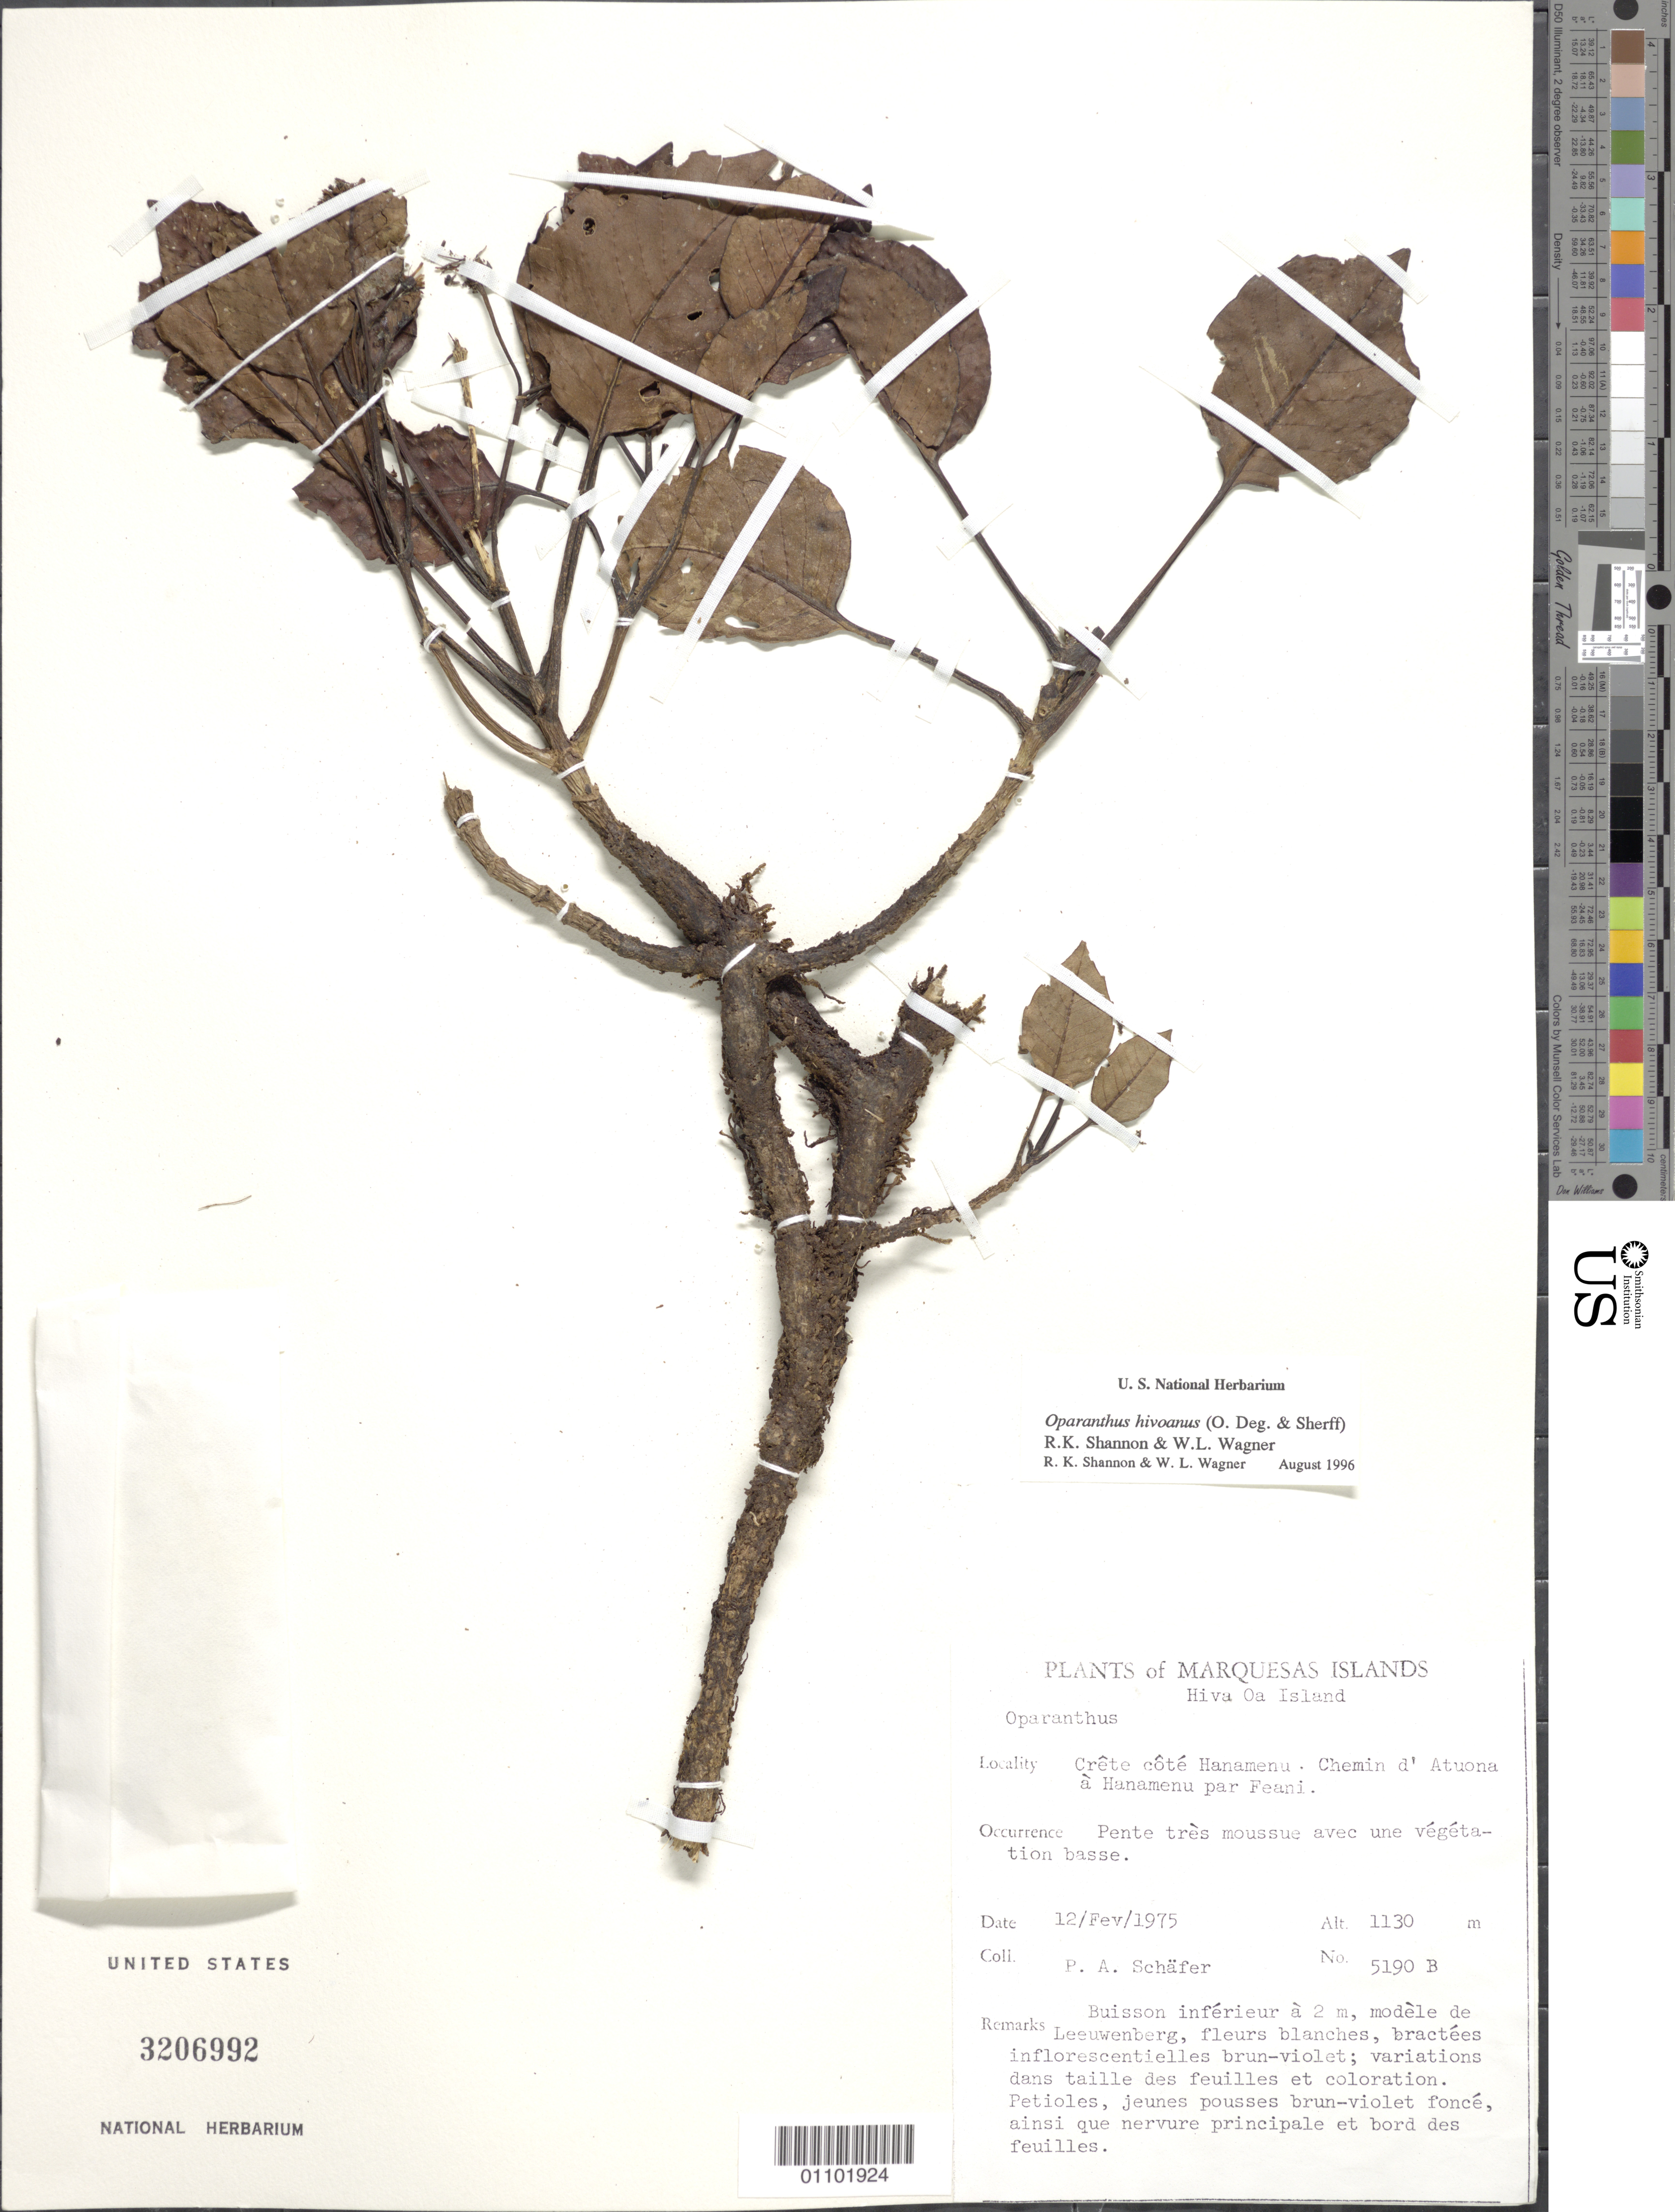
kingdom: Plantae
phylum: Tracheophyta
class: Magnoliopsida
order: Asterales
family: Asteraceae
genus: Oparanthus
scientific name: Oparanthus hivoanus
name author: (Deg. & Sherff) R.K. Shannon & W.L. Wagner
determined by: Wagner, W. L., (BOT), Smithsonian Institution - National Museum of Natural History (UNITED STATES)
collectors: P. A. Schäfer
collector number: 5190B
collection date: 1975-02-12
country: French Polynesia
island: Hiva Oa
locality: Crête côté Hanamenu, chemin d'Atuona à Hanamenu par Feani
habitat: Pente très mousse avec une végétation basse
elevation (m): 1130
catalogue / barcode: US 3206992